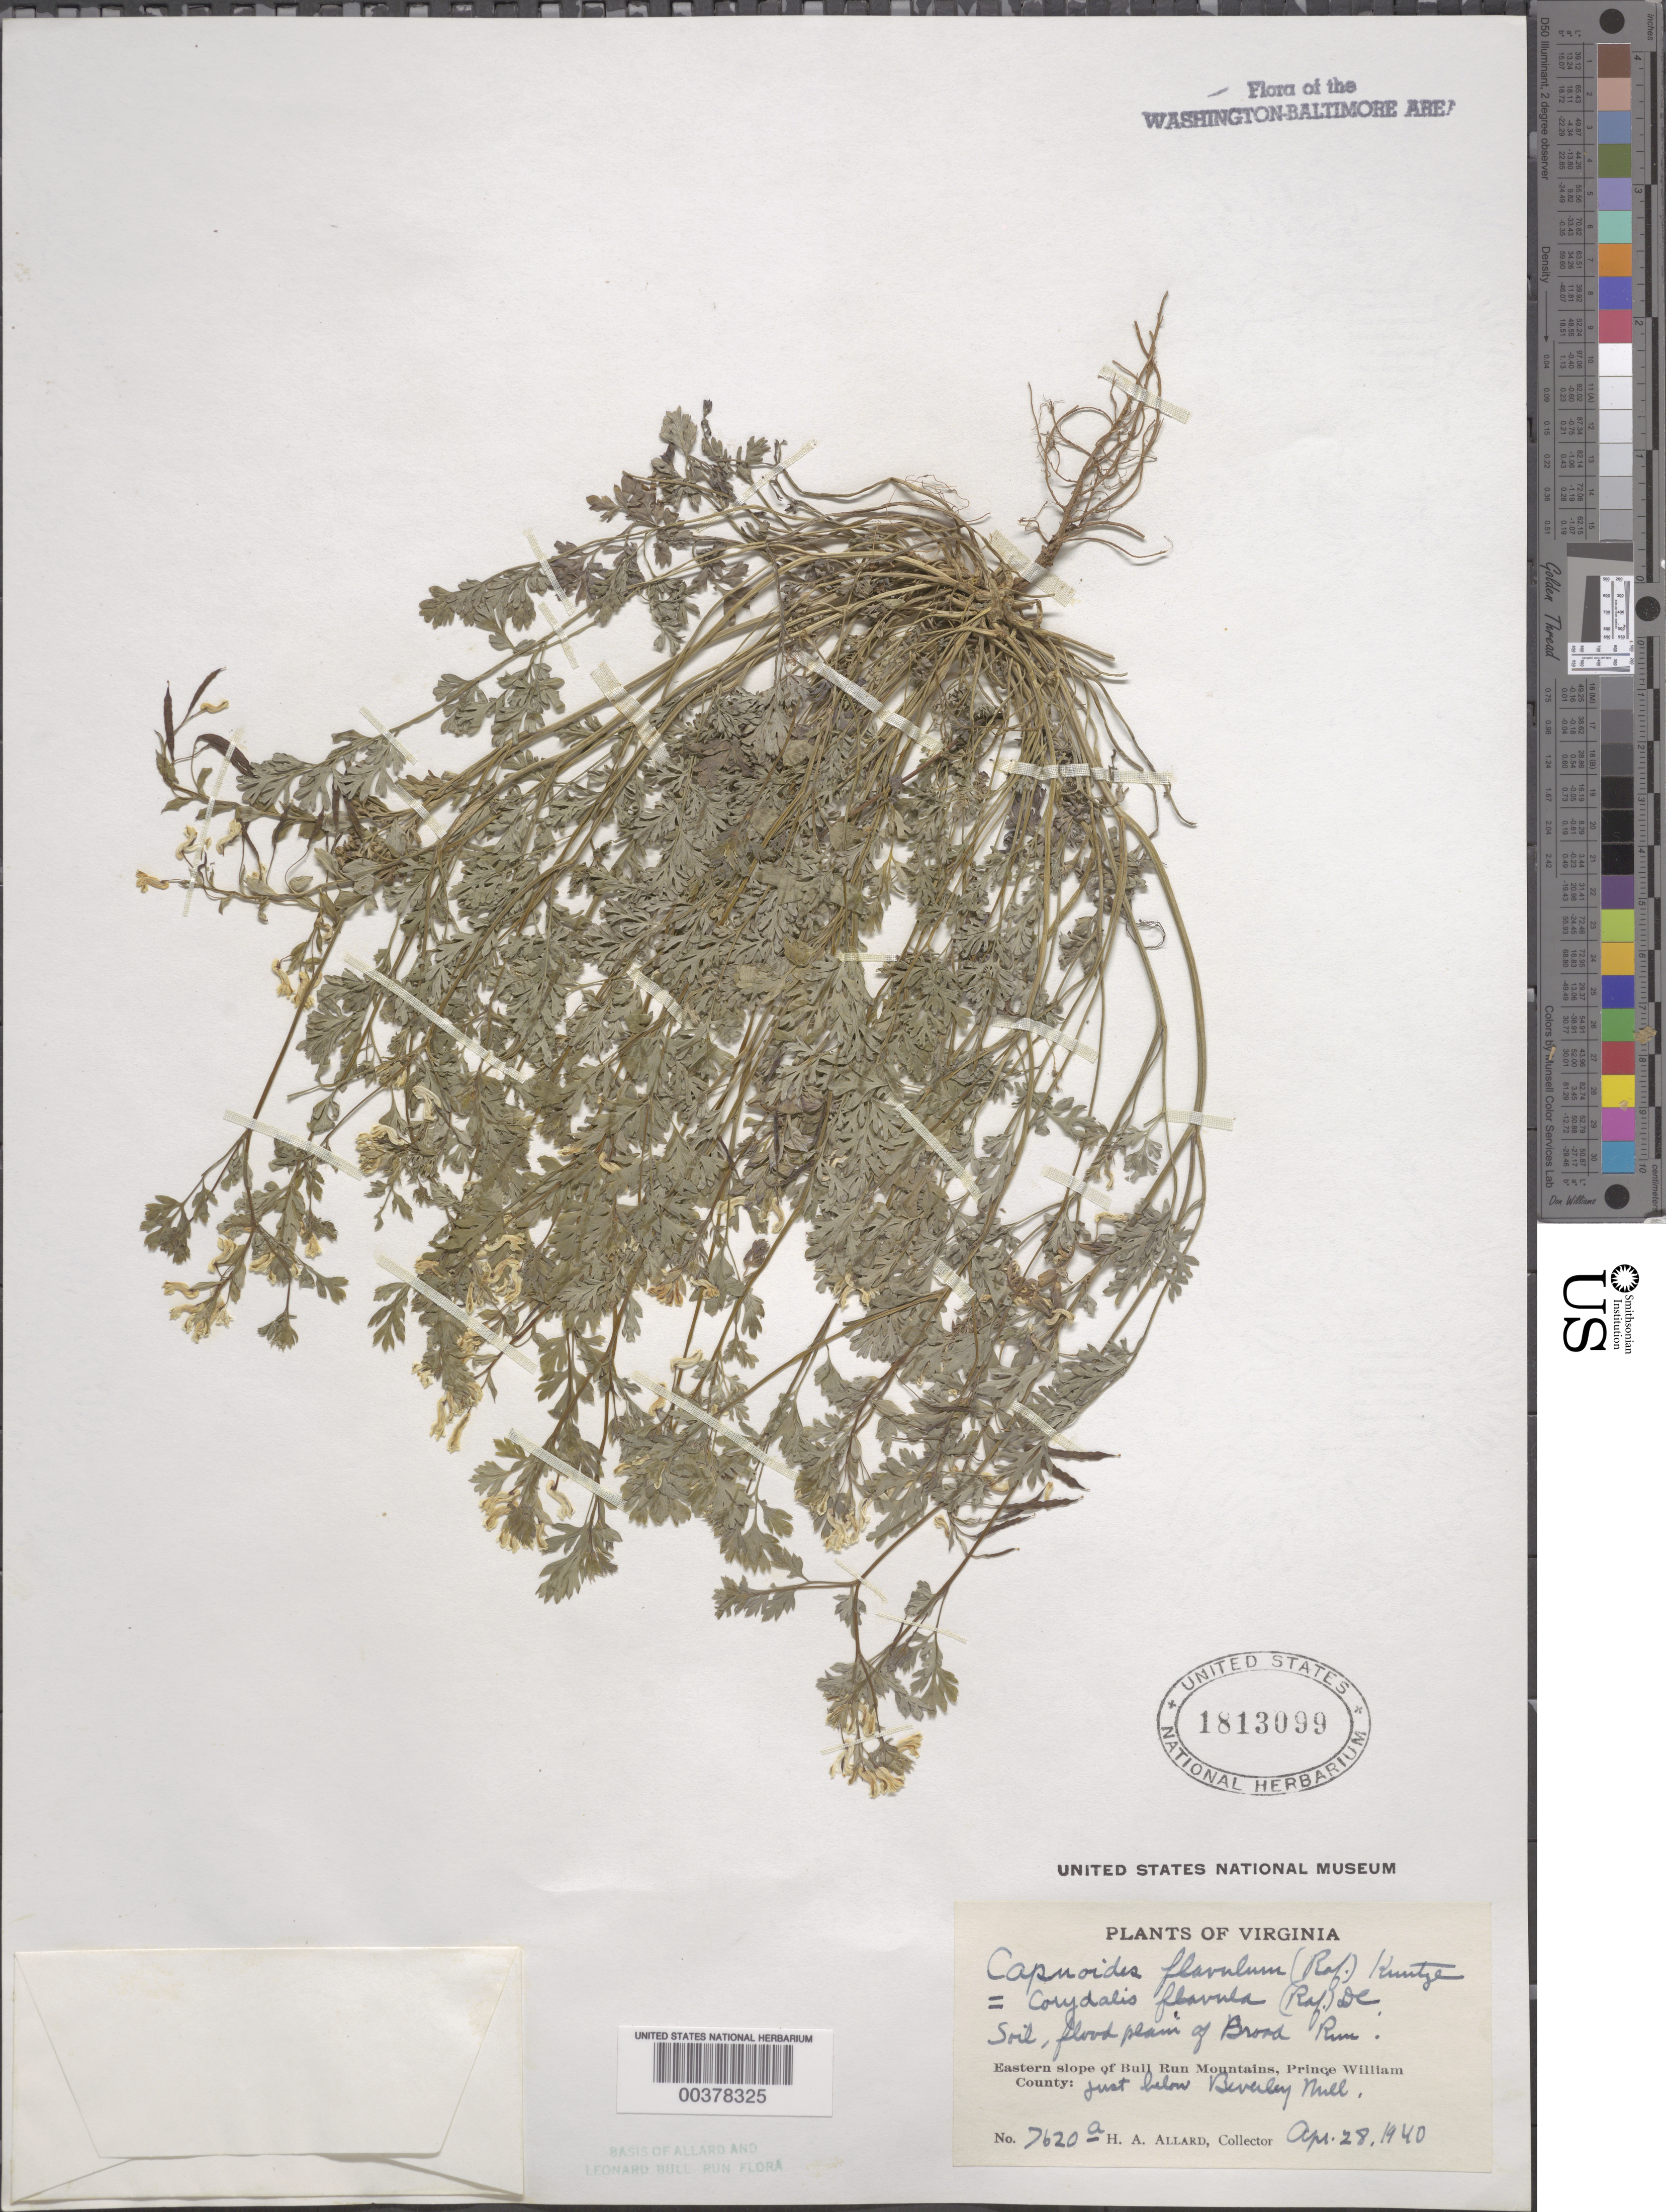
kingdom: Plantae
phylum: Tracheophyta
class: Magnoliopsida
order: Ranunculales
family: Papaveraceae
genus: Corydalis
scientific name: Corydalis flavula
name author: (Raf.) DC.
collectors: H. A. Allard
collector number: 7620A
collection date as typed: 28 Apr 1940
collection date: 1940-04-28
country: United States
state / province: Virginia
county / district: Prince William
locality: Broad Run below Beverley Mill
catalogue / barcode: US 1813099